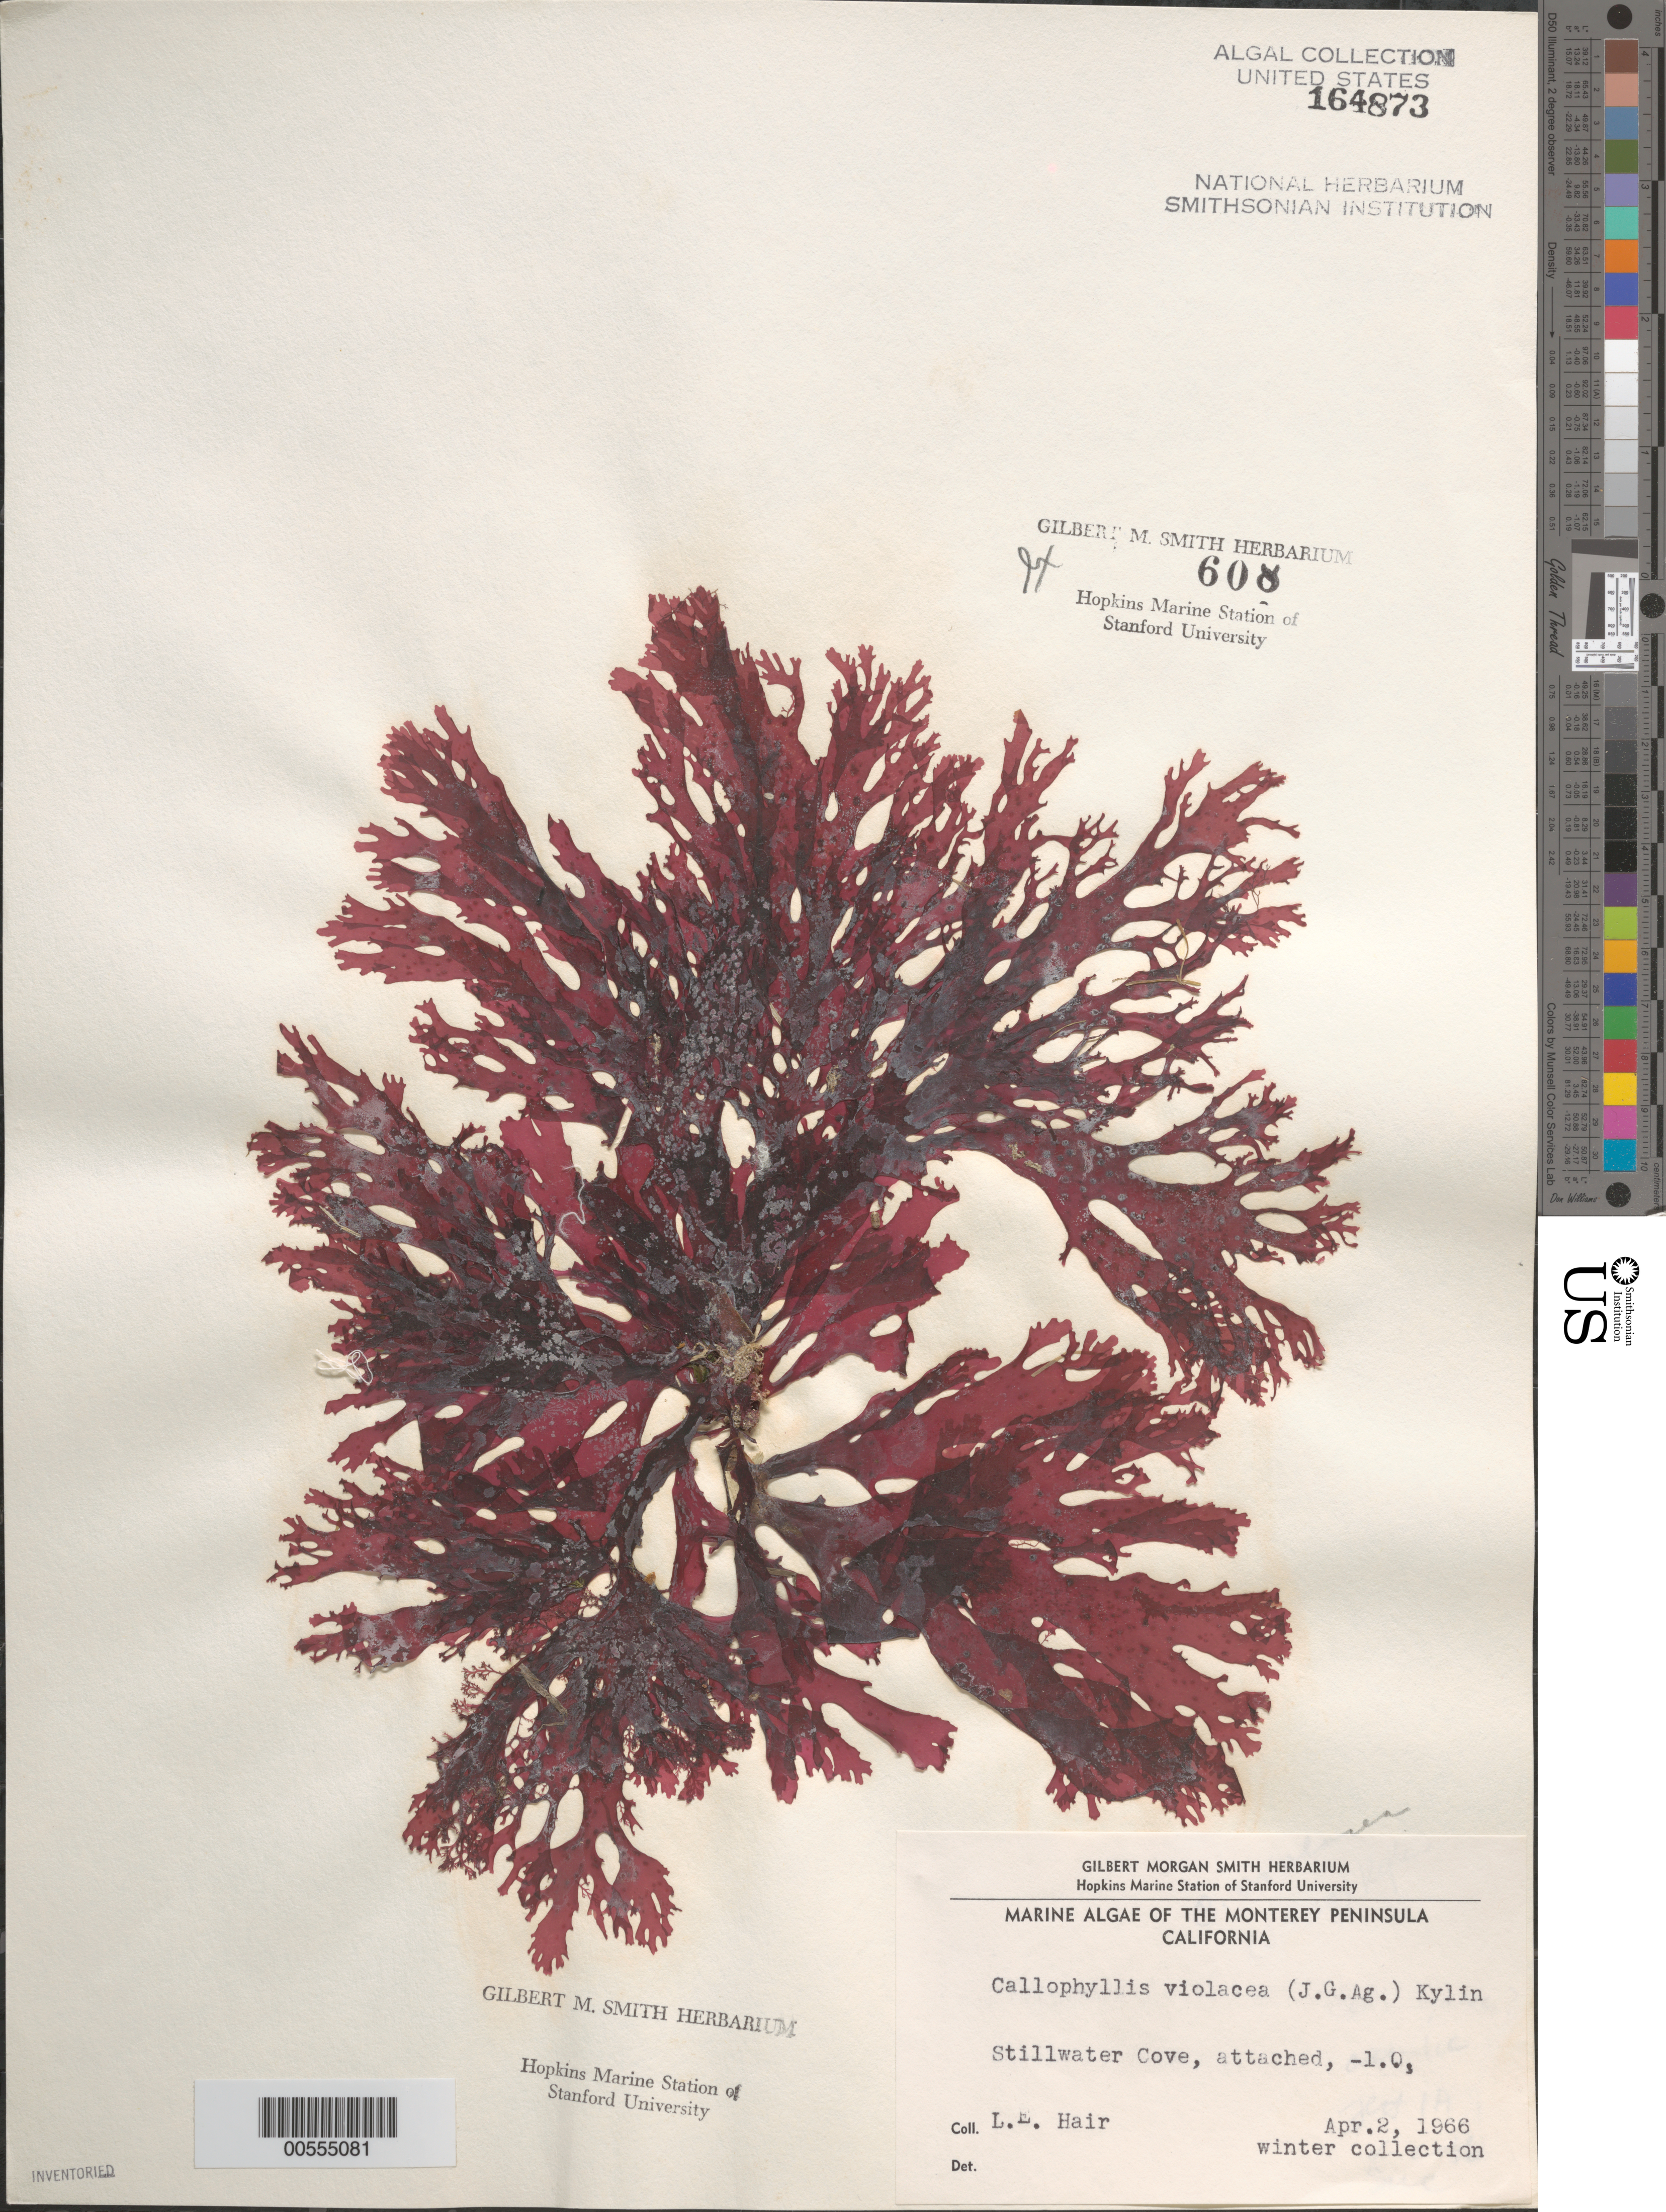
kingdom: Plantae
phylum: Rhodophyta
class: Florideophyceae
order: Gigartinales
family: Kallymeniaceae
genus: Callophyllis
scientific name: Callophyllis violacea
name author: J. Agardh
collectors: L. Hair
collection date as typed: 02 Apr 1966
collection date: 1966-04-02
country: United States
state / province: California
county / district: Monterey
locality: Stillwater Cove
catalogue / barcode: US 164873